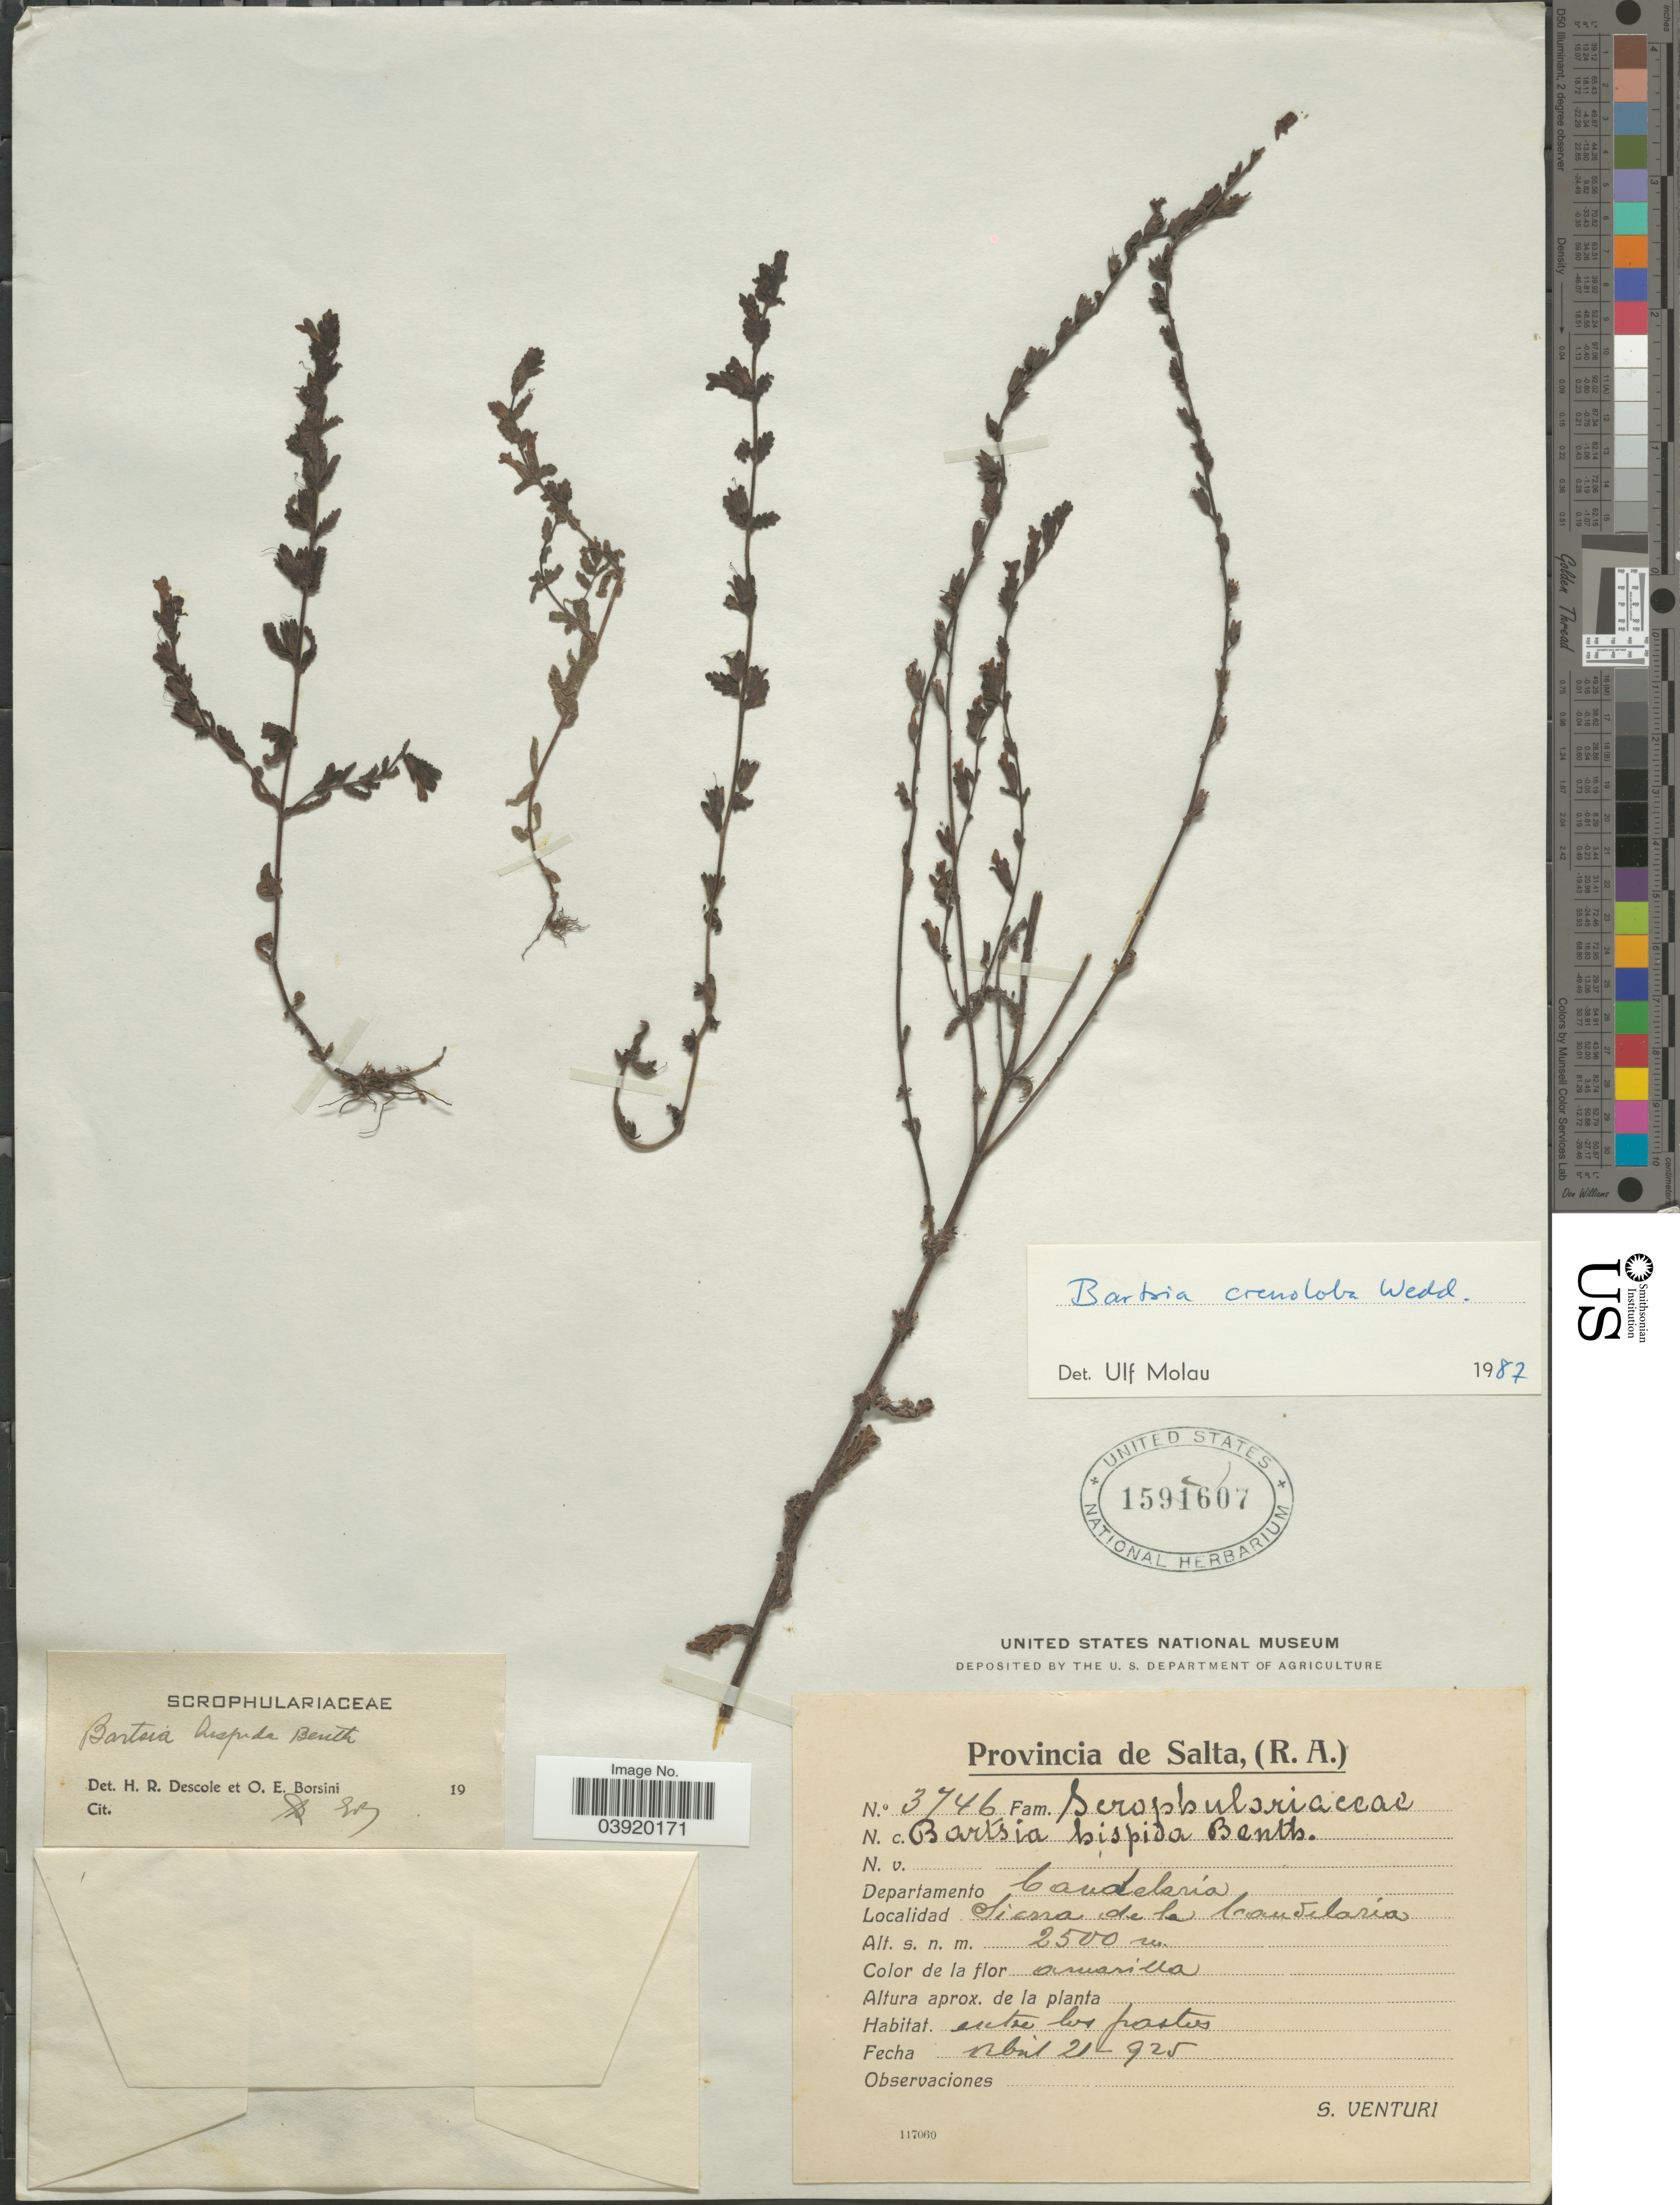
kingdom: Plantae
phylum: Tracheophyta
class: Magnoliopsida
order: Lamiales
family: Orobanchaceae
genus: Bartsia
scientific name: Bartsia crenoloba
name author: Wedd.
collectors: S. Venturi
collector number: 3746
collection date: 1925-04-21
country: Argentina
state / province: Salta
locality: Departamento Candelaria. Sierra de la Candelaria.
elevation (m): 2500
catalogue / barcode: US 1591607